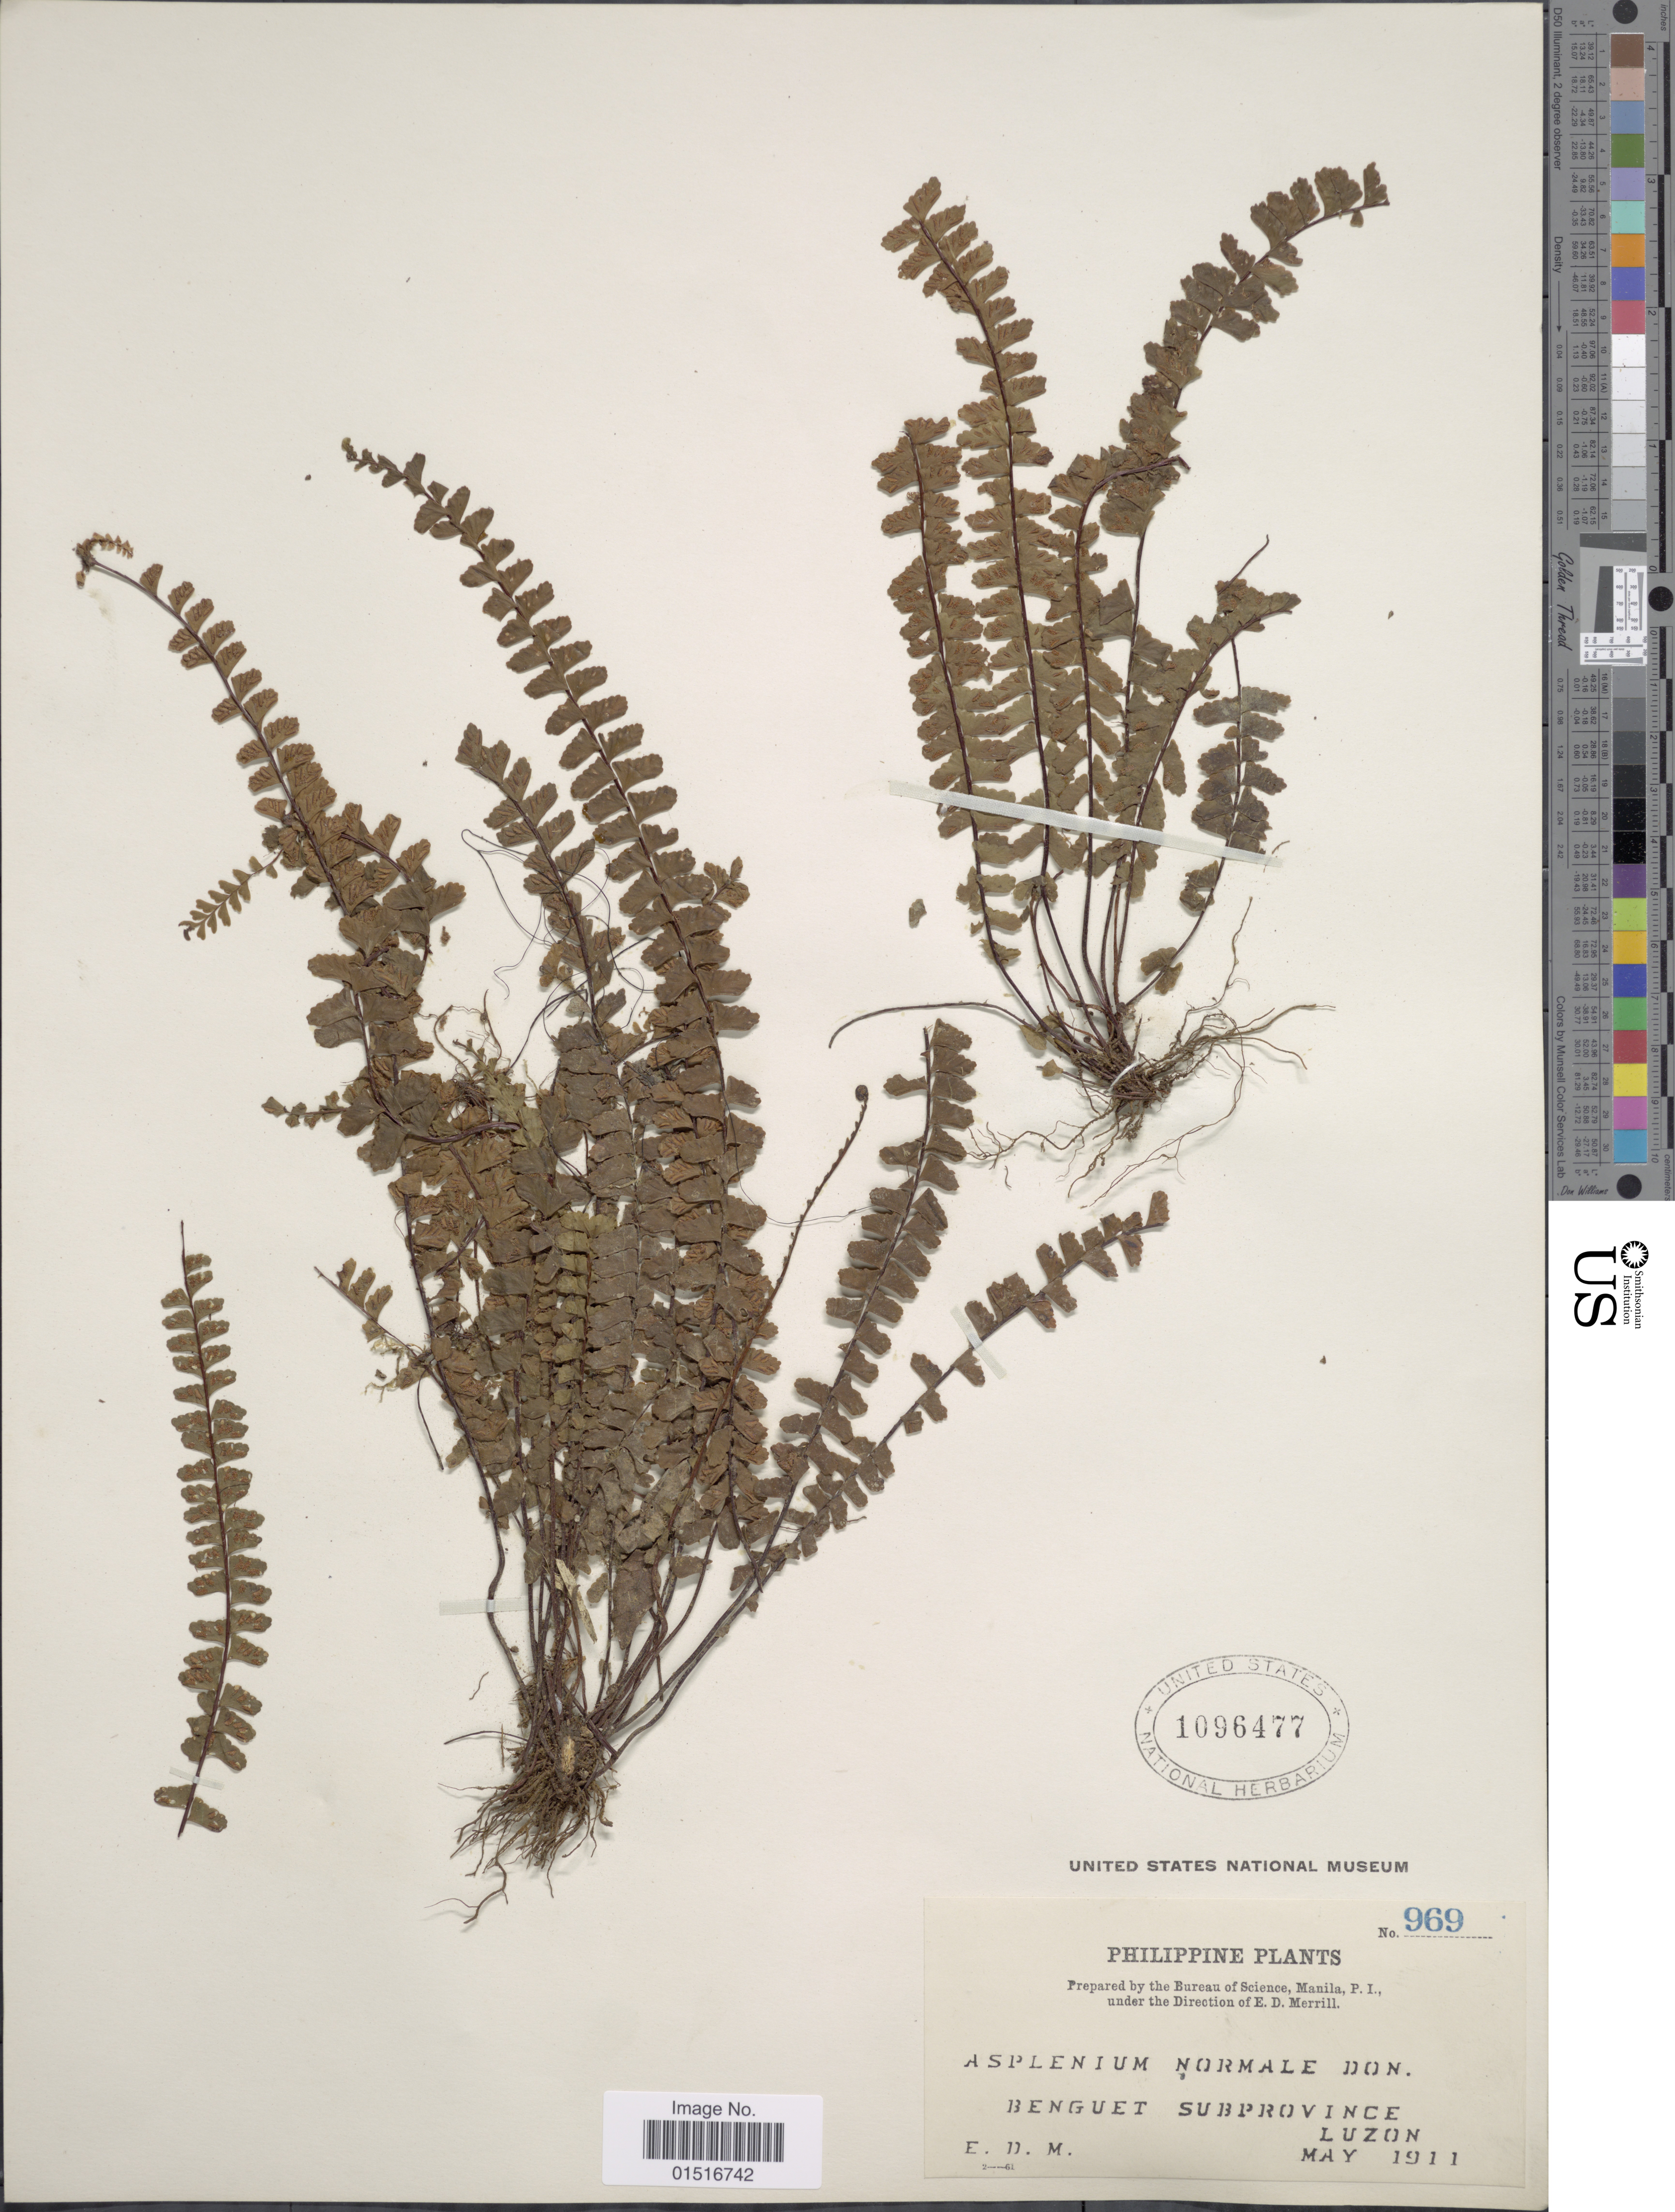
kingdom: Plantae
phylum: Tracheophyta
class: Polypodiopsida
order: Polypodiales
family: Aspleniaceae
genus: Asplenium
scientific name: Asplenium normale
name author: D. Don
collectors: E. Merrill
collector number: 969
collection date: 1911-05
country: Philippines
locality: Benguet Subprovince, Luzon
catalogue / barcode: US 1096477